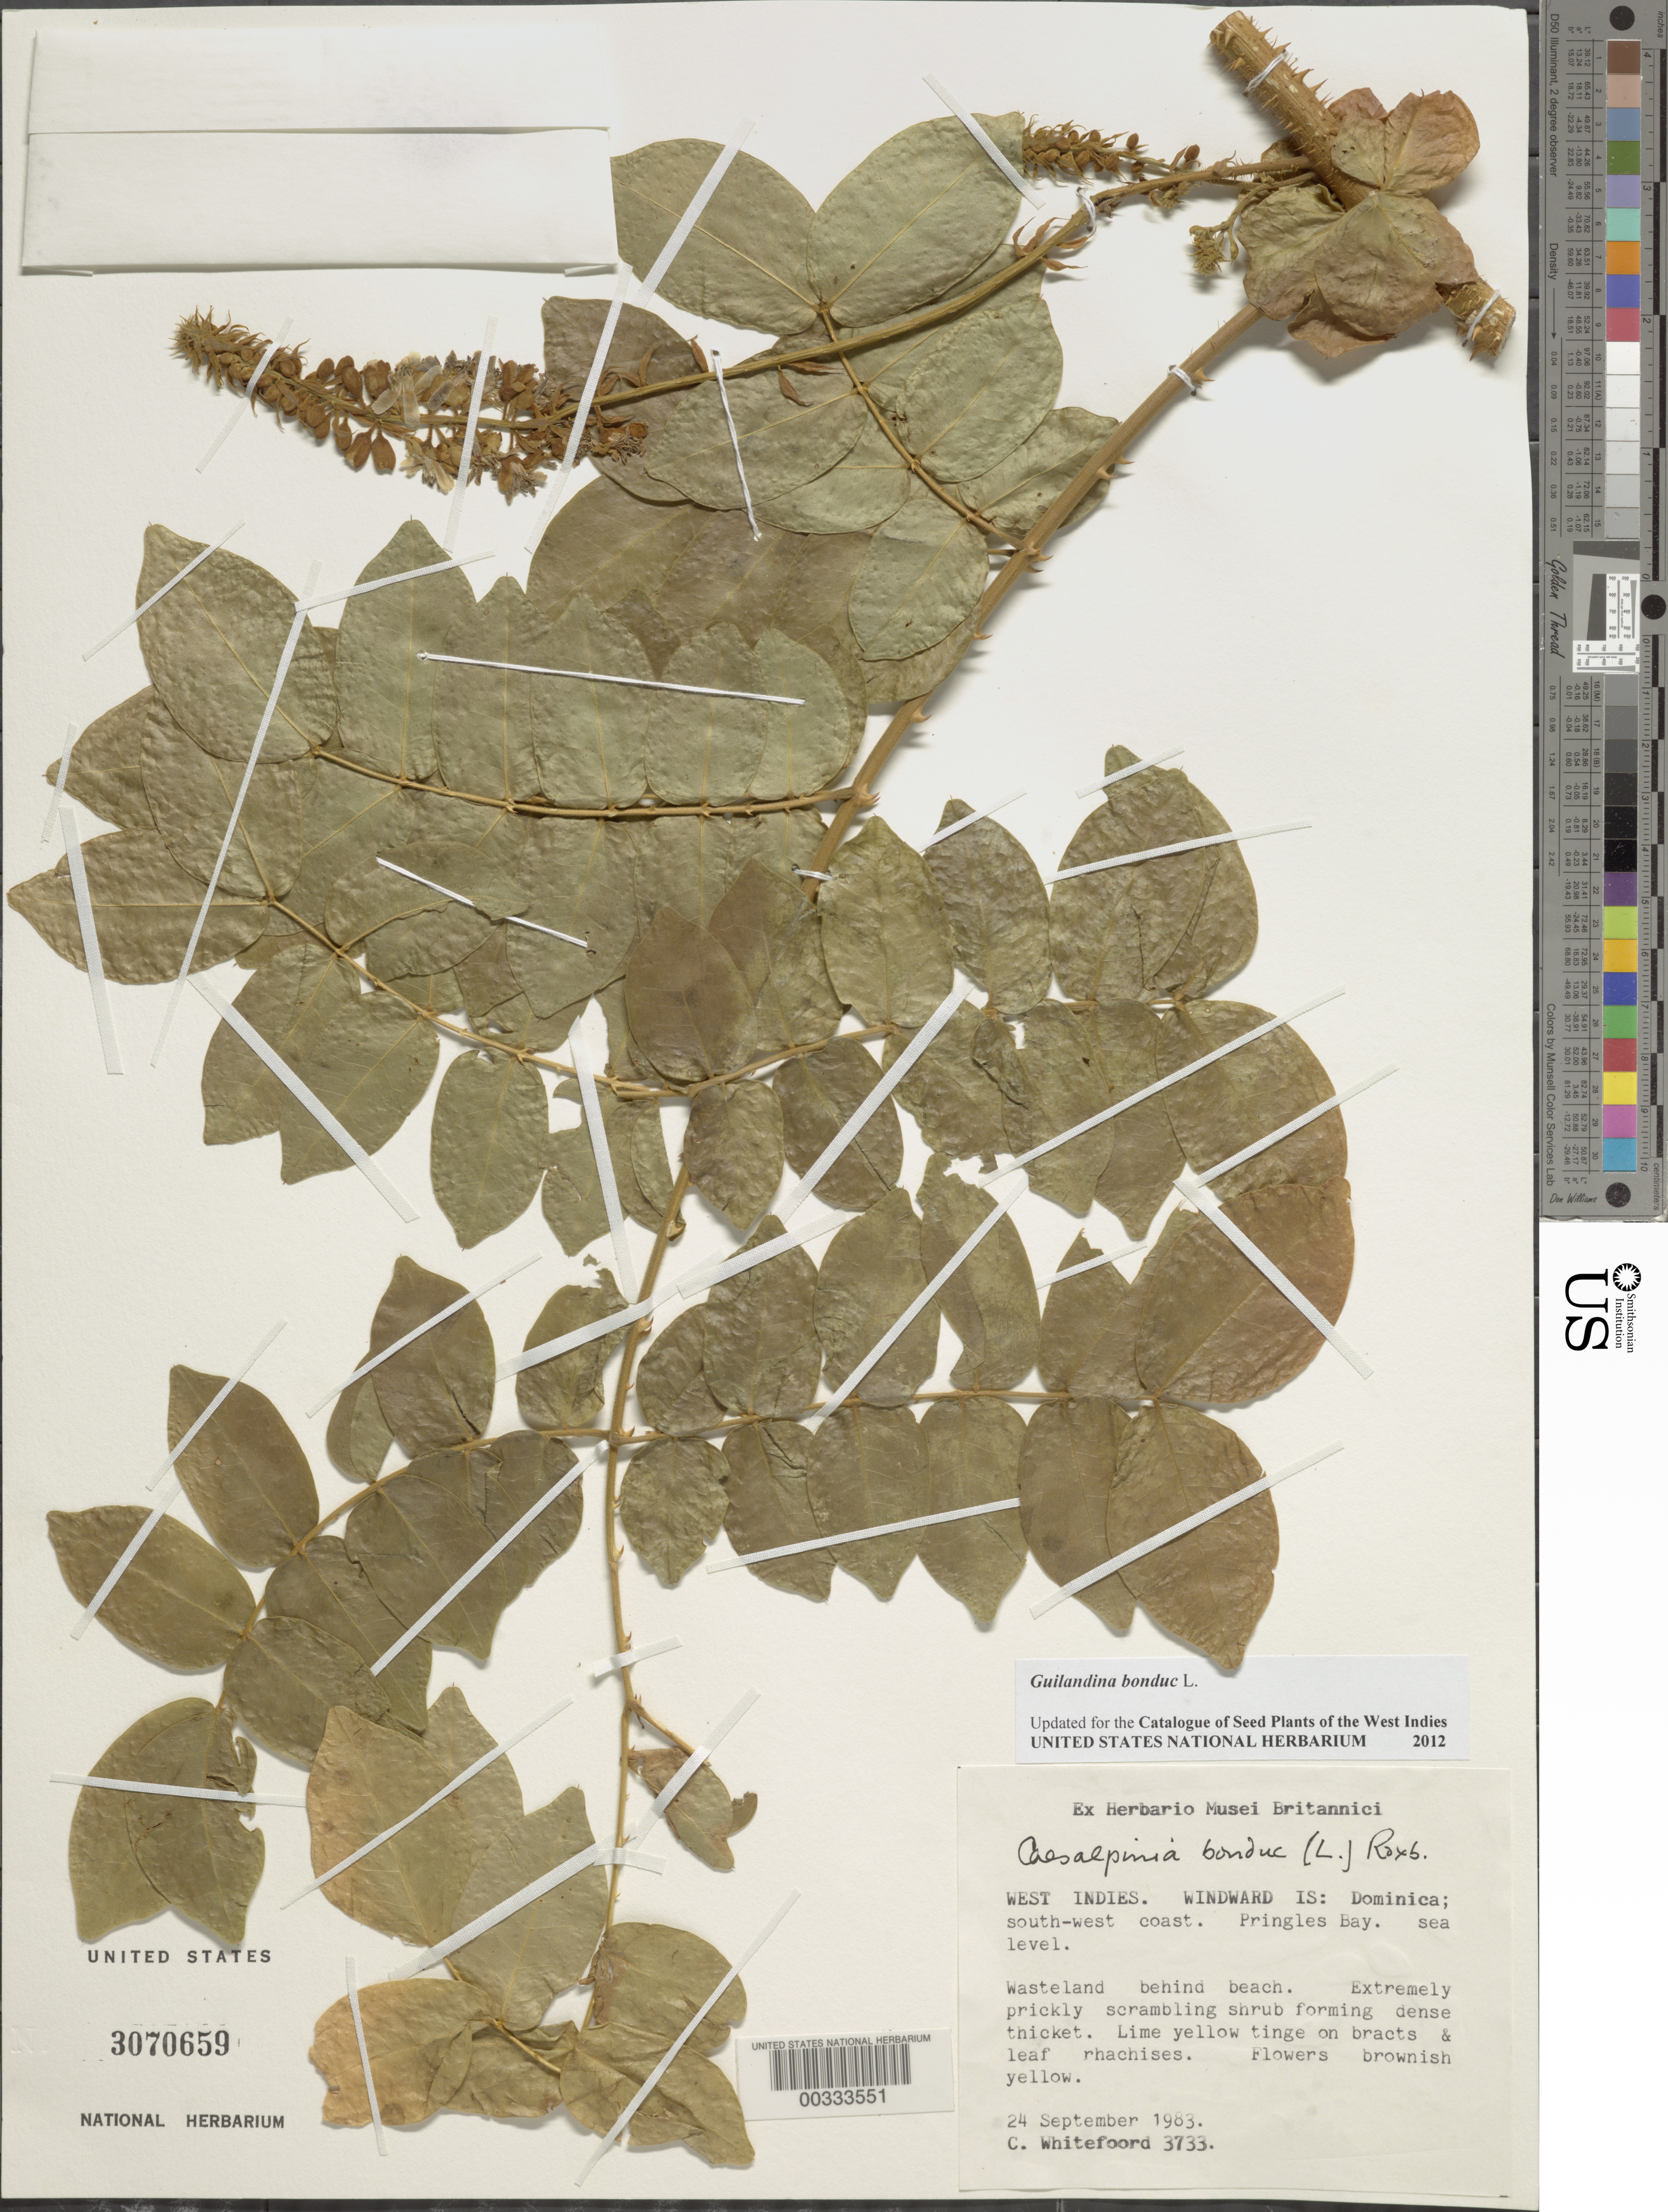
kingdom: Plantae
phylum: Tracheophyta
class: Magnoliopsida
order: Fabales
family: Fabaceae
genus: Guilandina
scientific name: Guilandina bonduc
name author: L.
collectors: C. Whitefoord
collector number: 3733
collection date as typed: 24 Sep 1983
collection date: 1983-09-24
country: Dominica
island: Dominica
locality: Sw coast; pringles bay; behind beach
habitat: Wasteland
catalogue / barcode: US 3070659